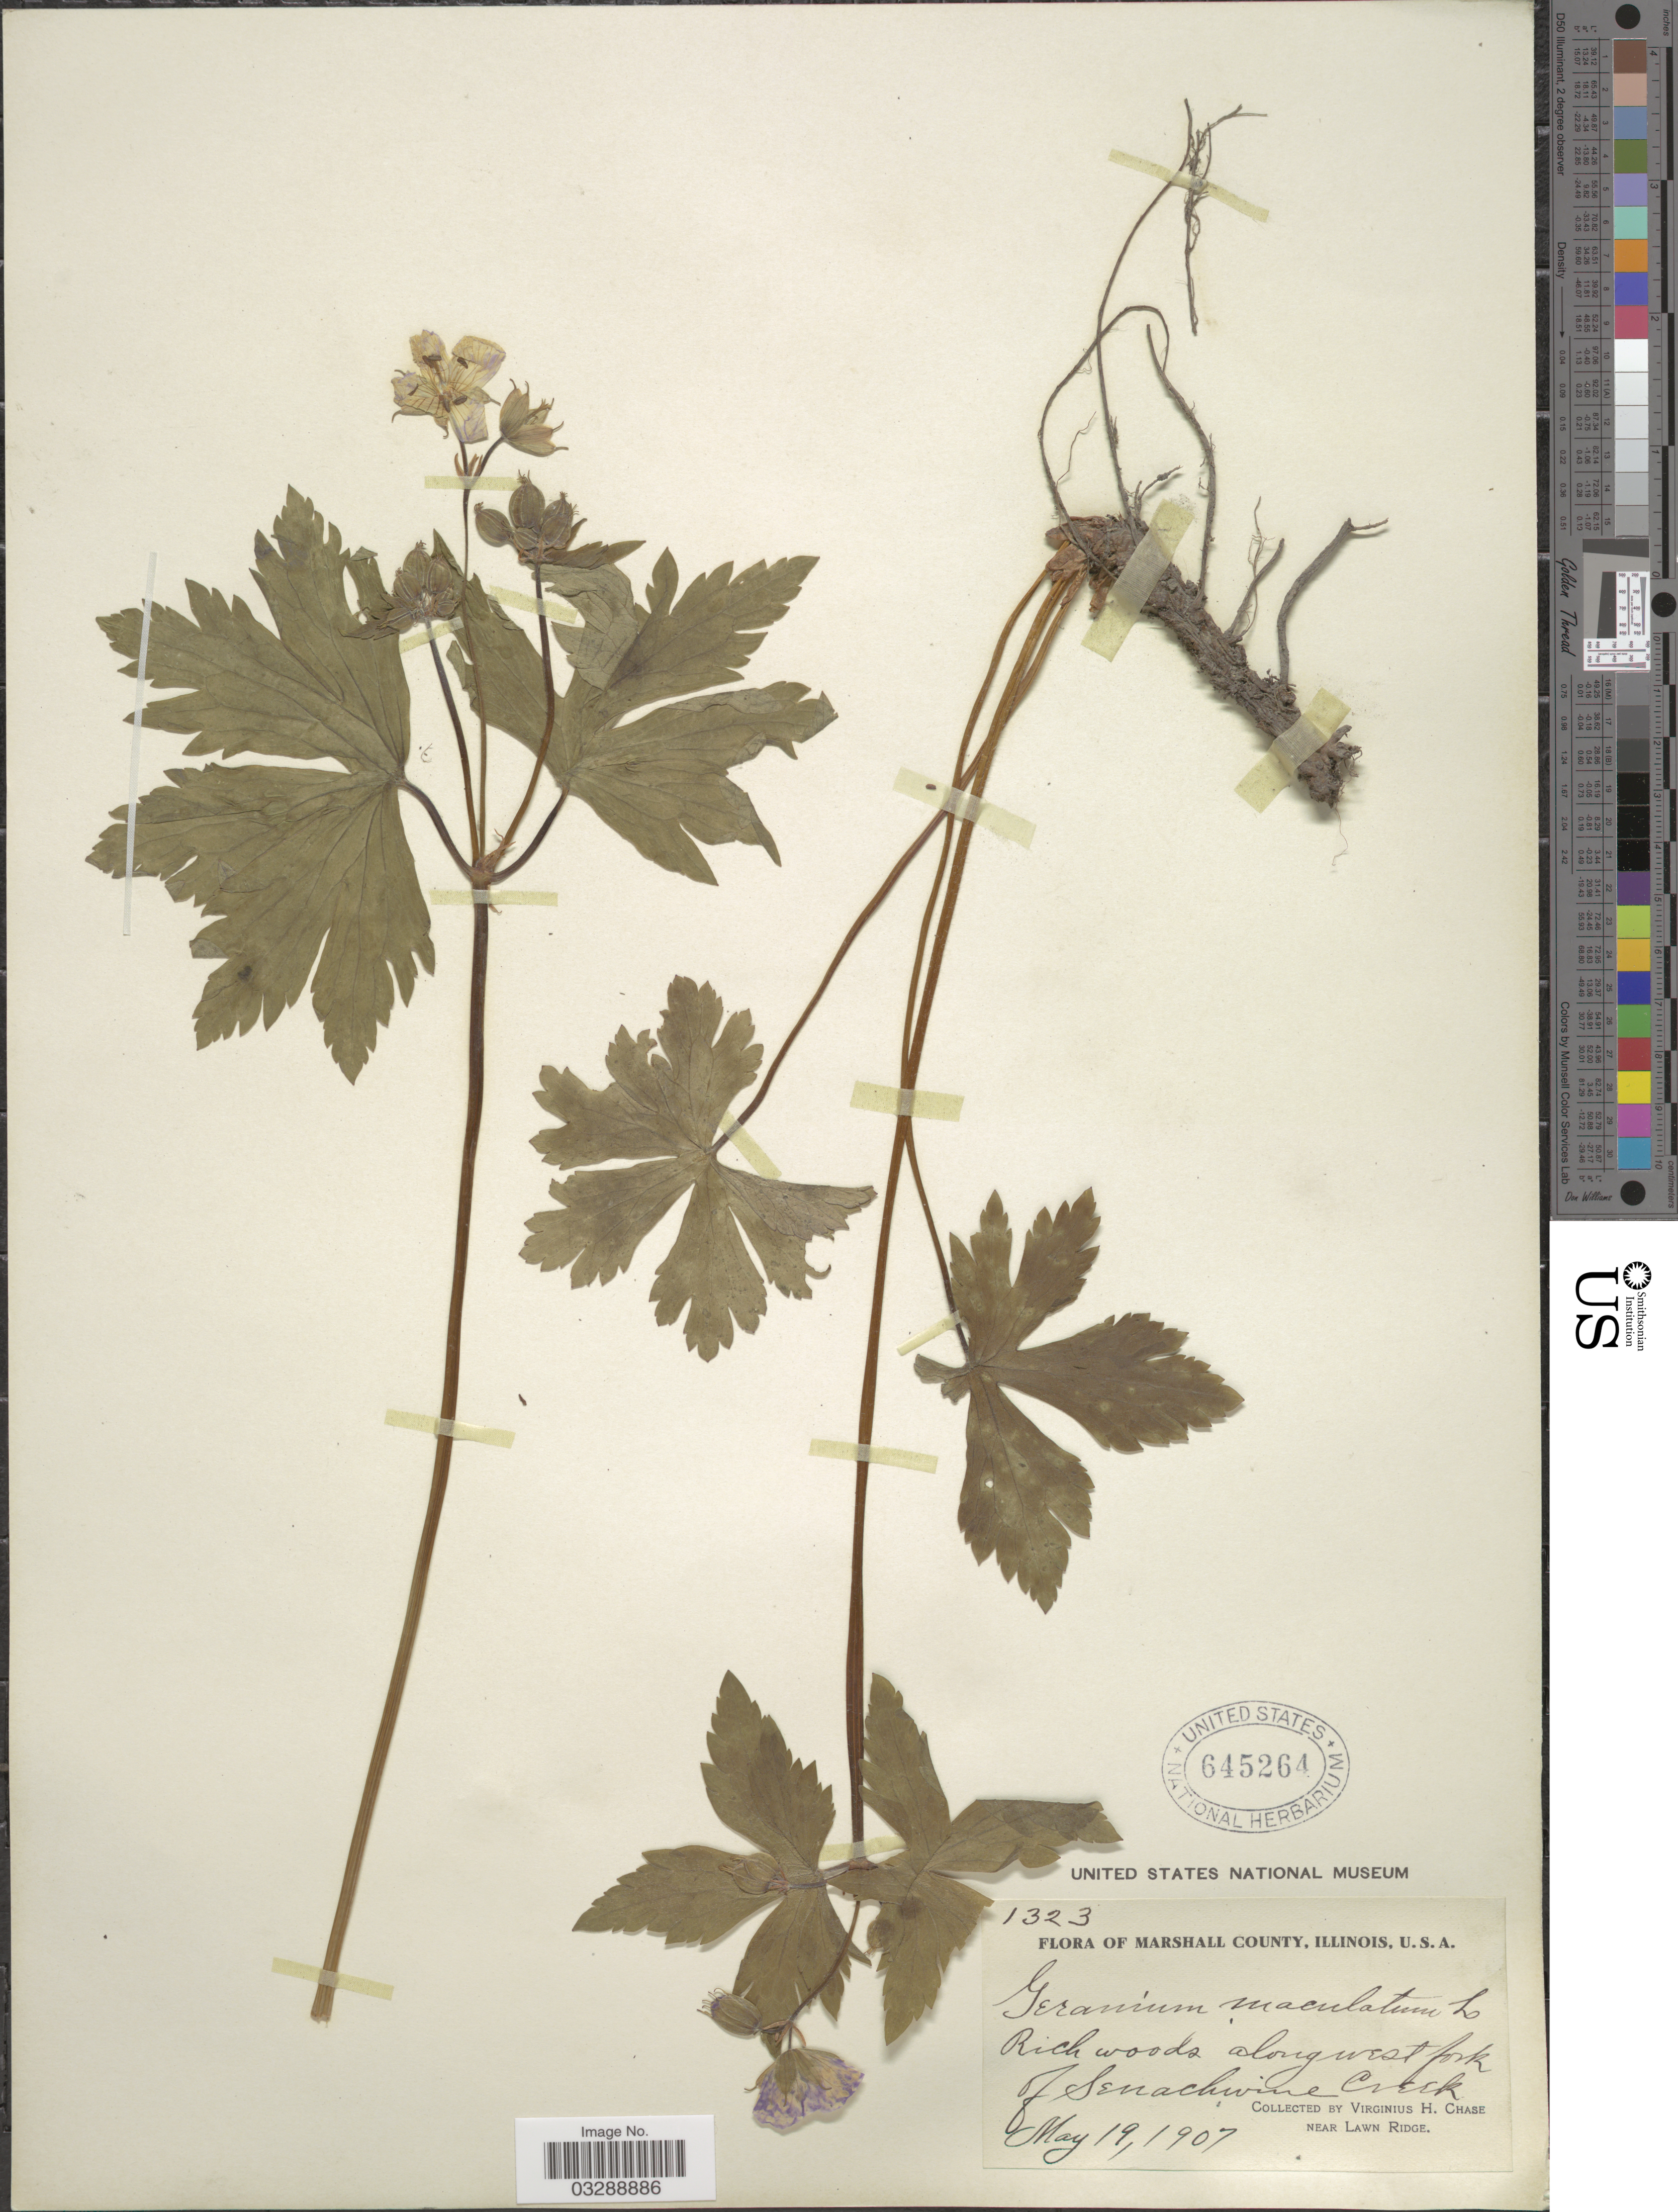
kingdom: Plantae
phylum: Tracheophyta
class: Magnoliopsida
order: Geraniales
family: Geraniaceae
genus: Geranium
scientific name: Geranium maculatum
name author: L.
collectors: V. H. Chase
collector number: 1323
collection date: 1907-05-19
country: United States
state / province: Illinois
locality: Marshall County. Rich woods along west fork of Senachwine Creek. Near Lawn Ridge.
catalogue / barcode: US 645264